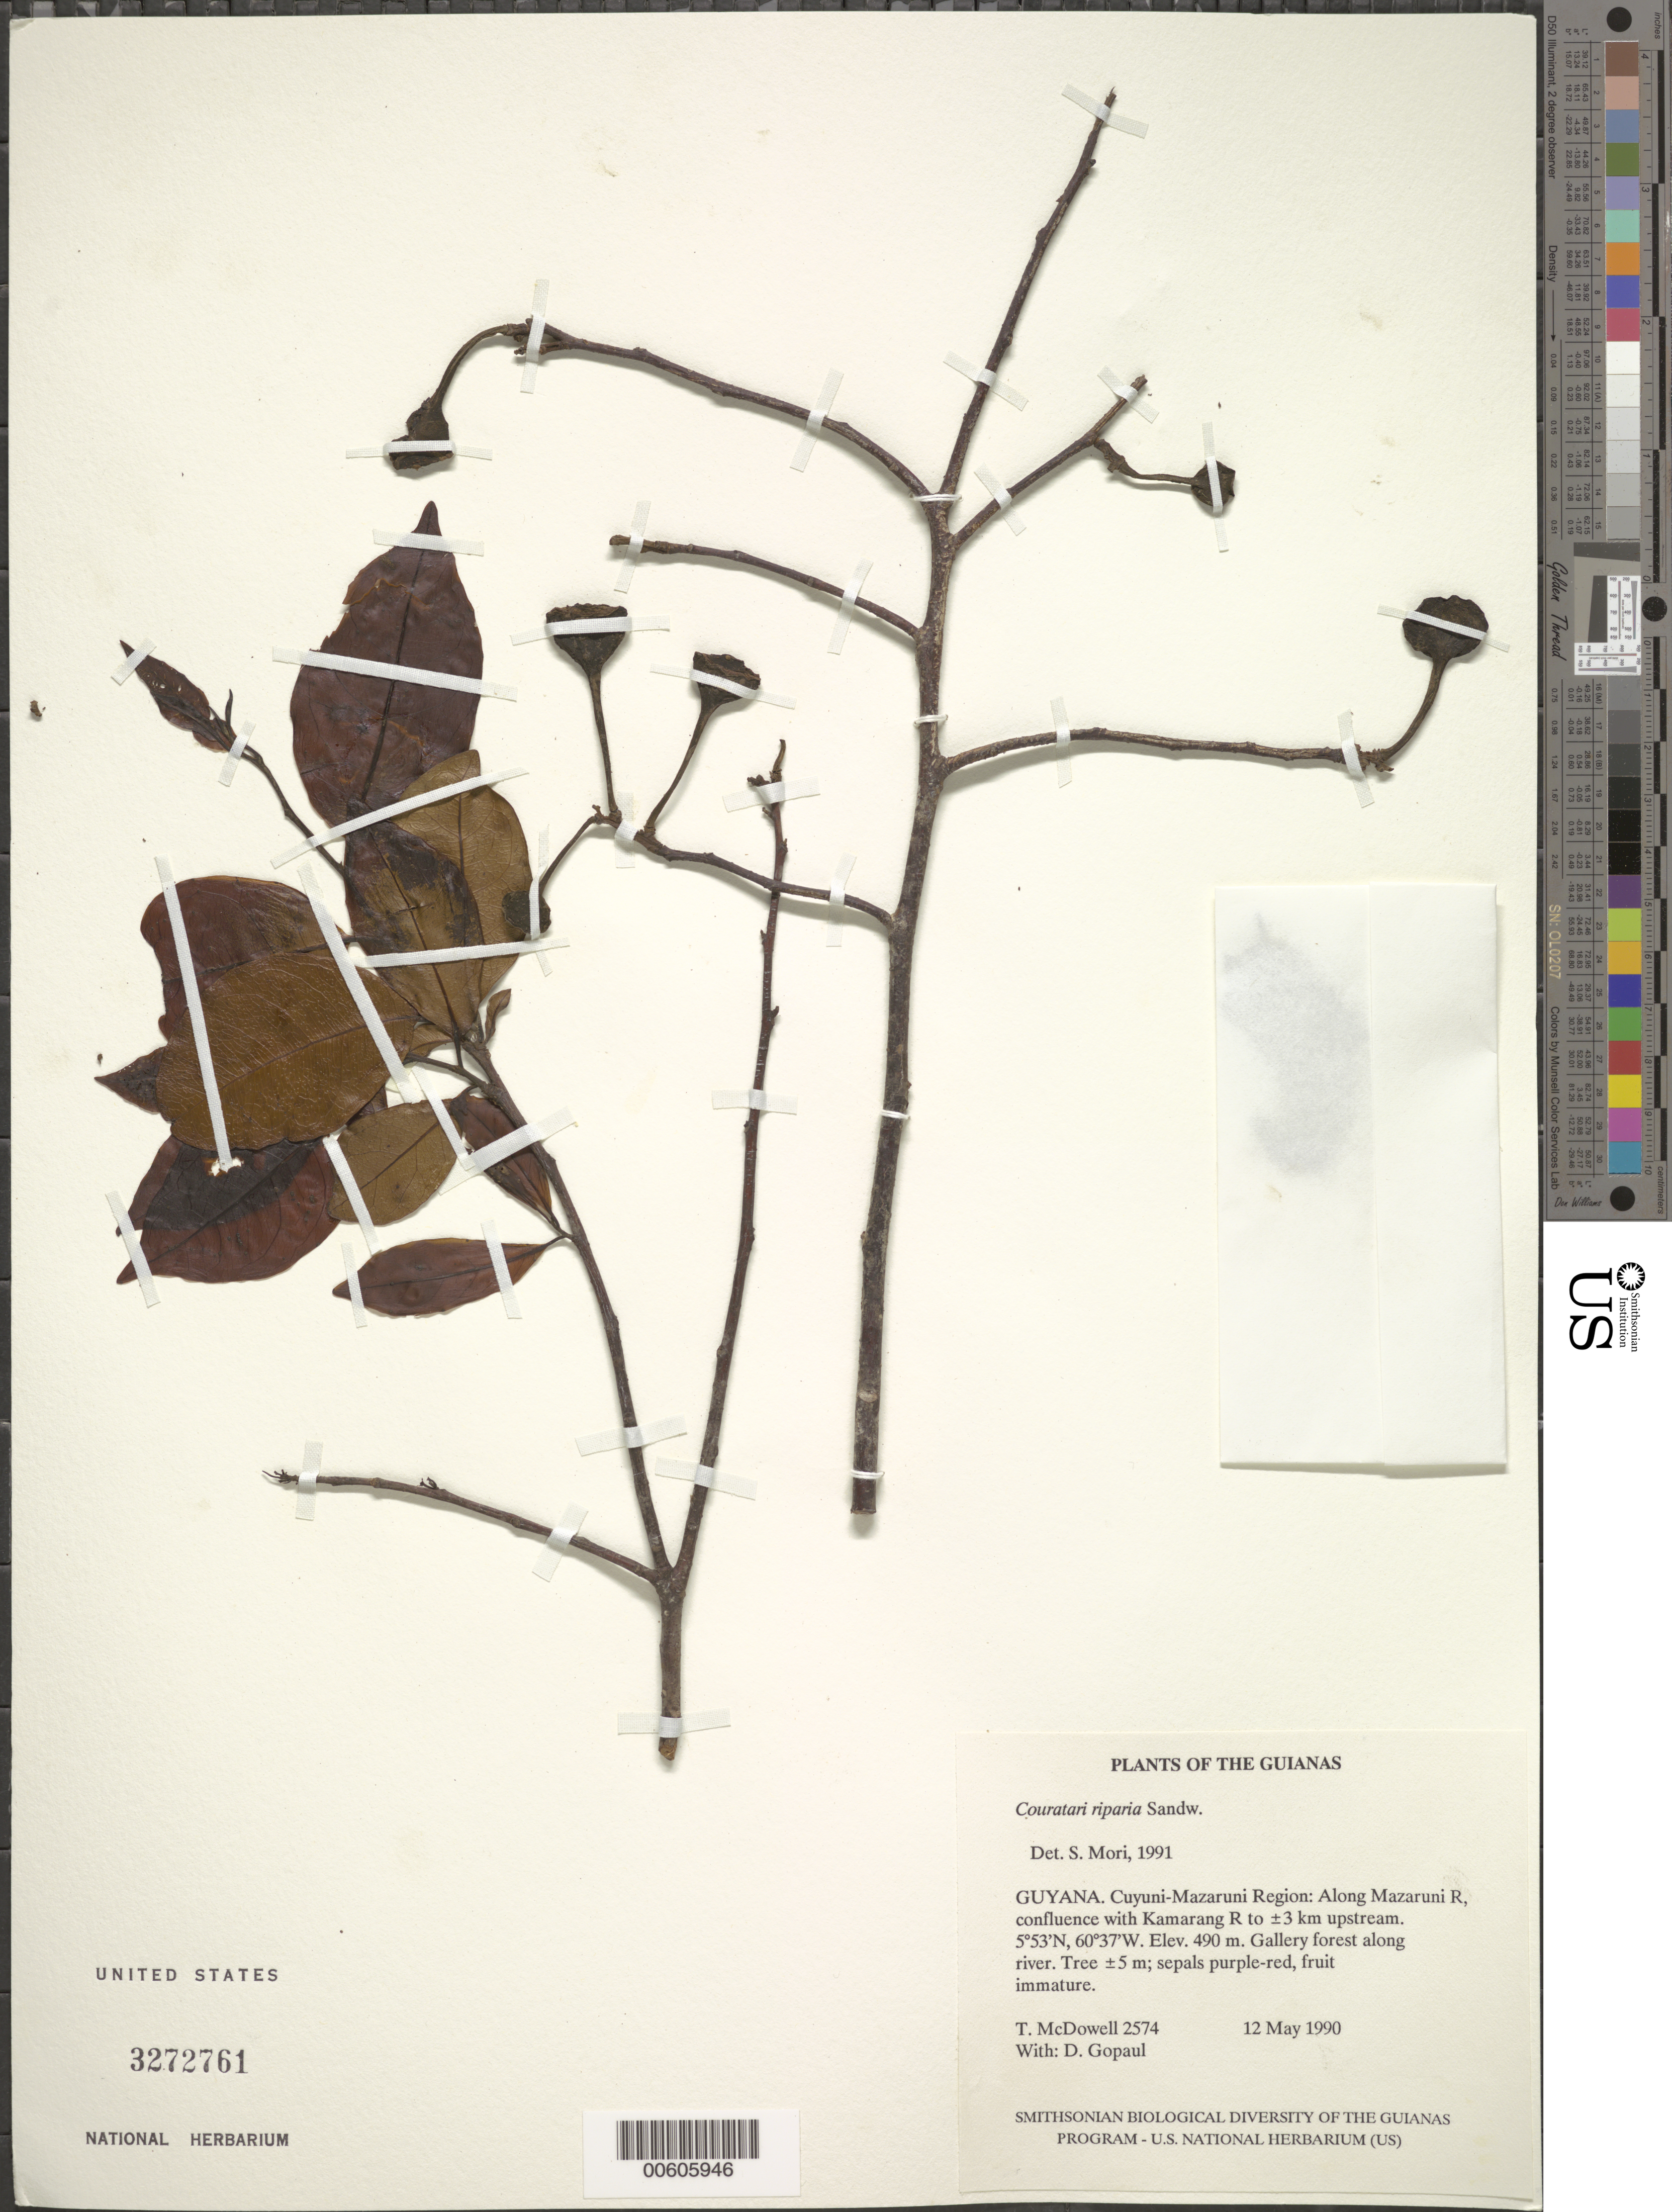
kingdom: Plantae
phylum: Tracheophyta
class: Magnoliopsida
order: Ericales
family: Lecythidaceae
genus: Couratari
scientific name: Couratari riparia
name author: Sandwith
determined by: Mori, Scott A.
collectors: T. McDowell & D. Gopaul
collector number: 2574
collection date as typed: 12 May 1990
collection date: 1990-05-12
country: Guyana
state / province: Cuyuni-Mazaruni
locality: Along Mazaruni R, confluence with Kamarang R to ±3 km upstream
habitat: Gallery forest along river, river very high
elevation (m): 490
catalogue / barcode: US 3272761